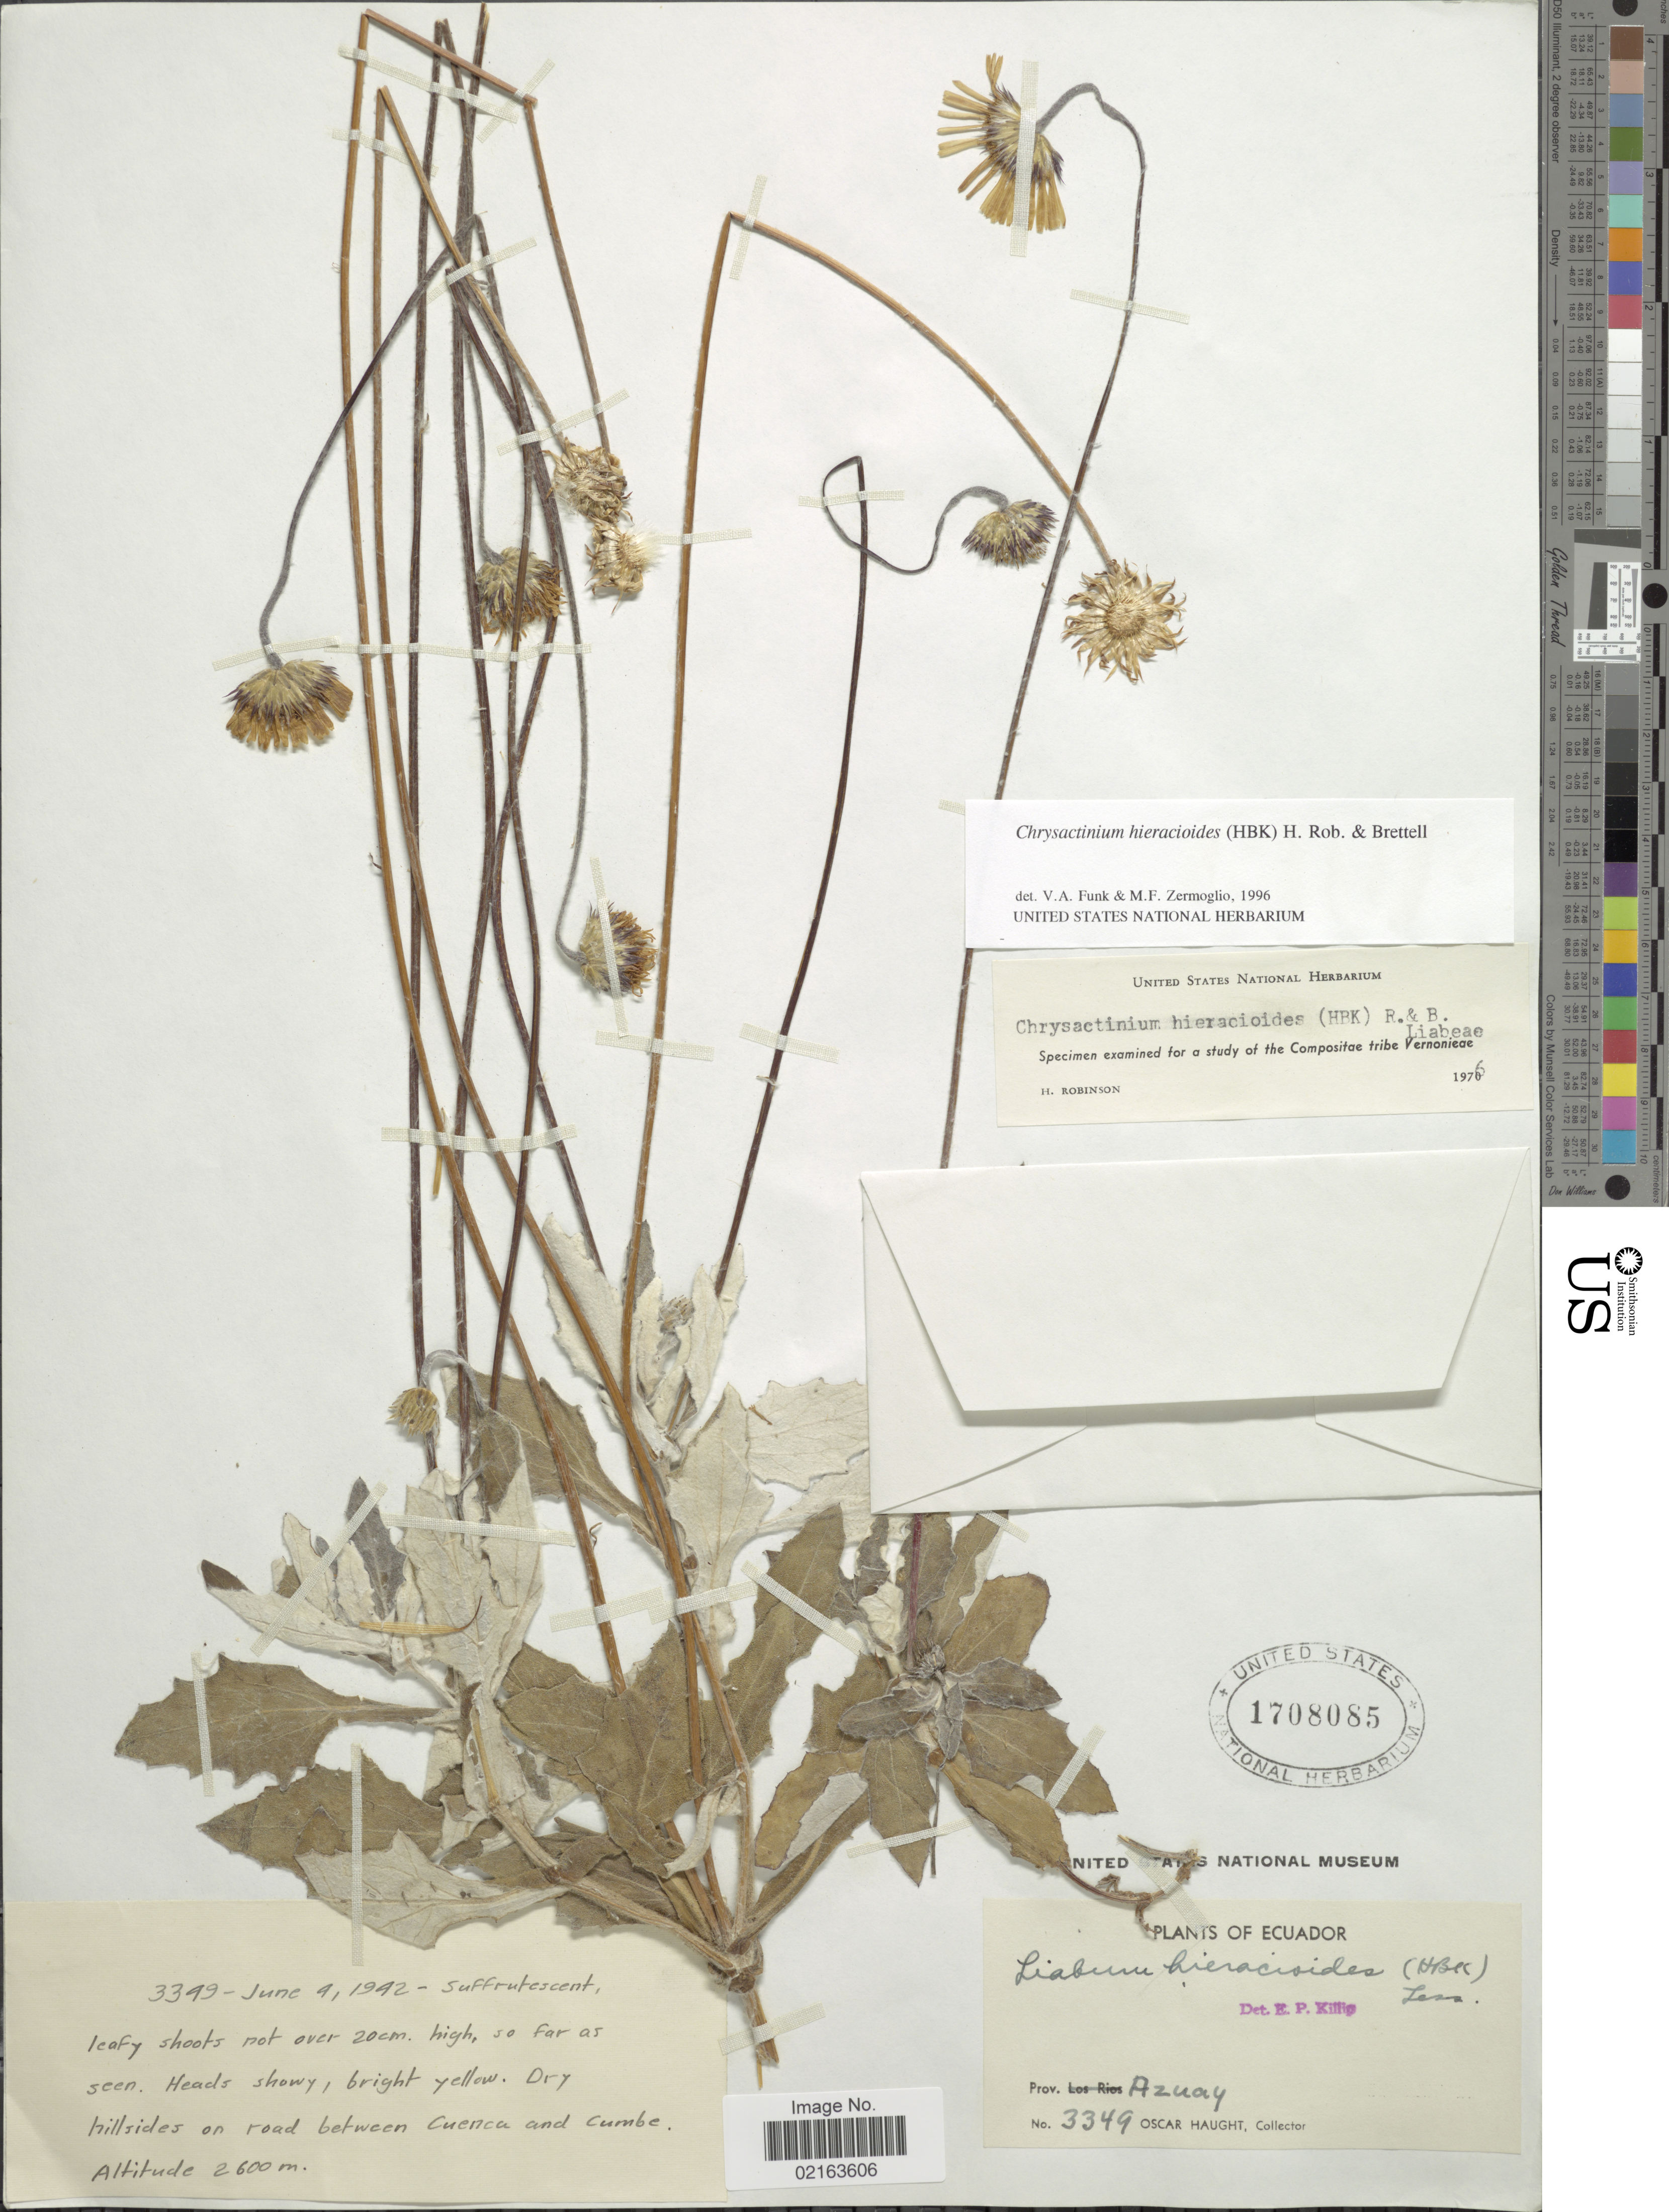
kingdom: Plantae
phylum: Tracheophyta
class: Magnoliopsida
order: Asterales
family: Asteraceae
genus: Chrysactinium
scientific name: Chrysactinium hieracioides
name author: (Kunth) H. Rob. & Brettell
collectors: O. L. Haught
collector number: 3349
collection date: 1942-06-04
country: Ecuador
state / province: Azuay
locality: Prov. Azuay. Dry hillsides on road between Cuenca and Cumbe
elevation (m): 2600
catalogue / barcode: US 1708085